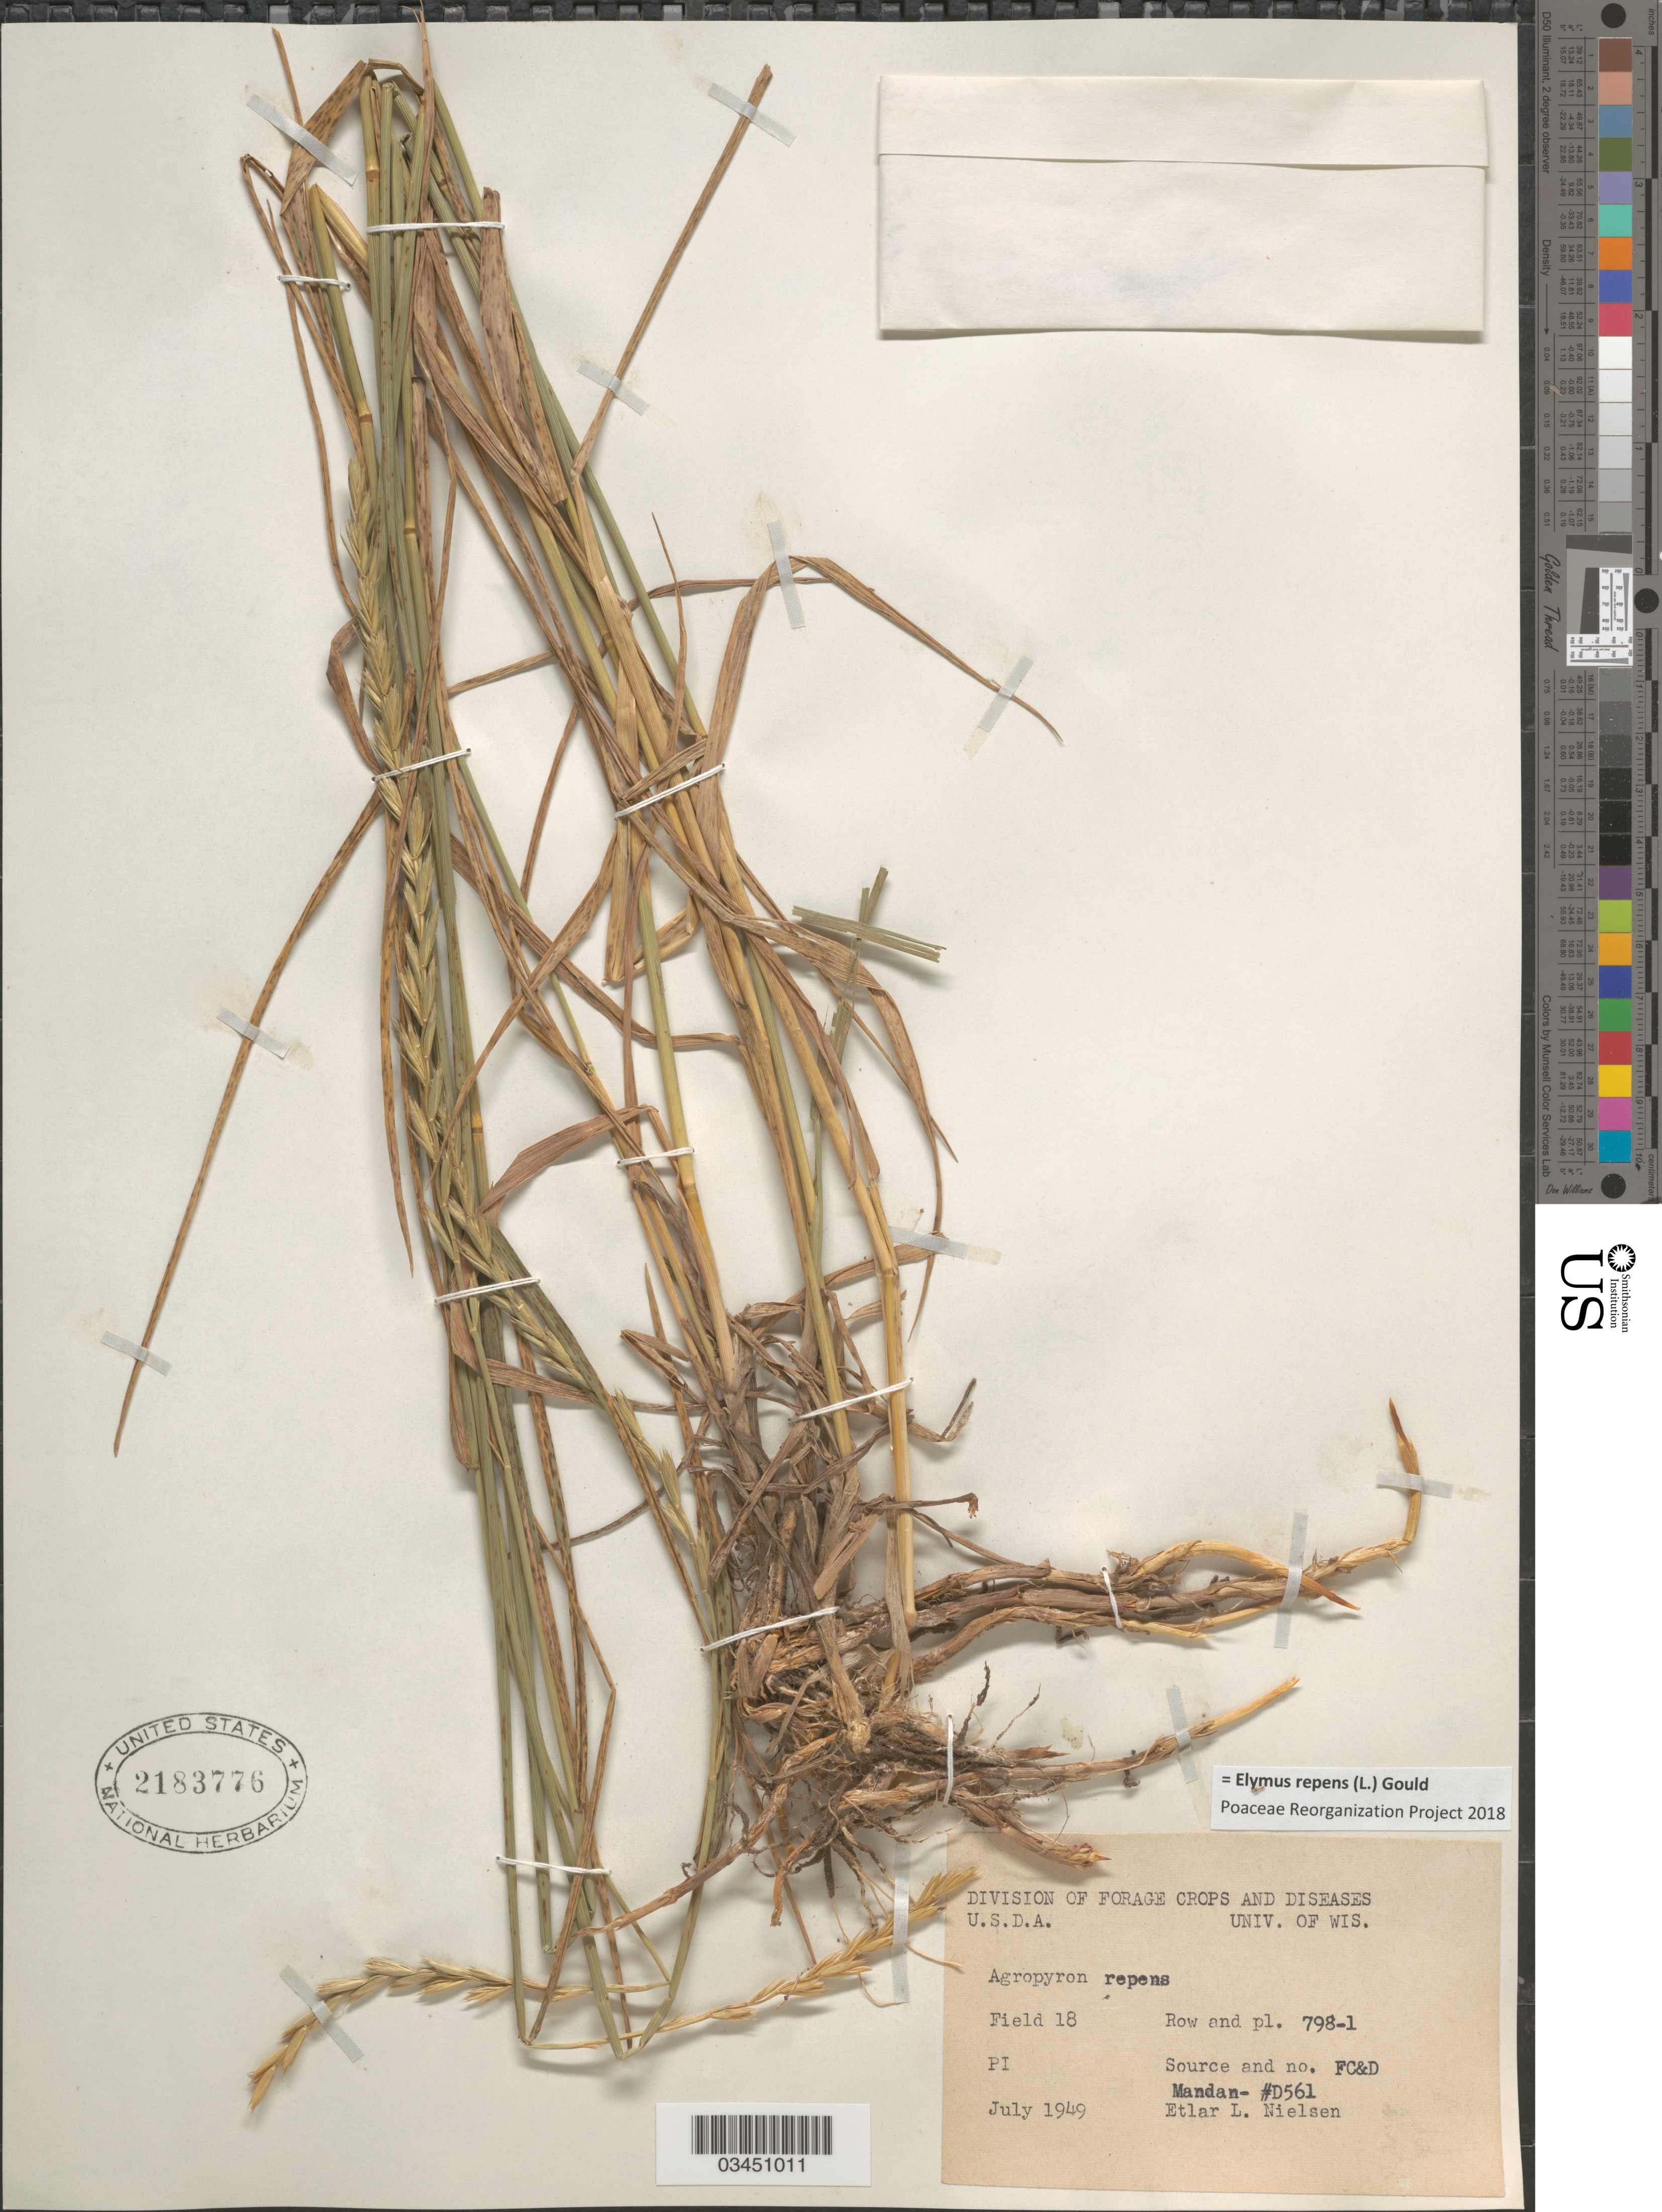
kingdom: Plantae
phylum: Tracheophyta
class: Liliopsida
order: Poales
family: Poaceae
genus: Elymus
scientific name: Elymus repens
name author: (L.) Gould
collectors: E. L. Nielsen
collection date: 1949-07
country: United States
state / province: Wisconsin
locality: Division of Forage Crops and Diseases U.S.D.A. Univ. of Wis. Field 18 Row and pl. 798-1.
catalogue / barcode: US 2183776